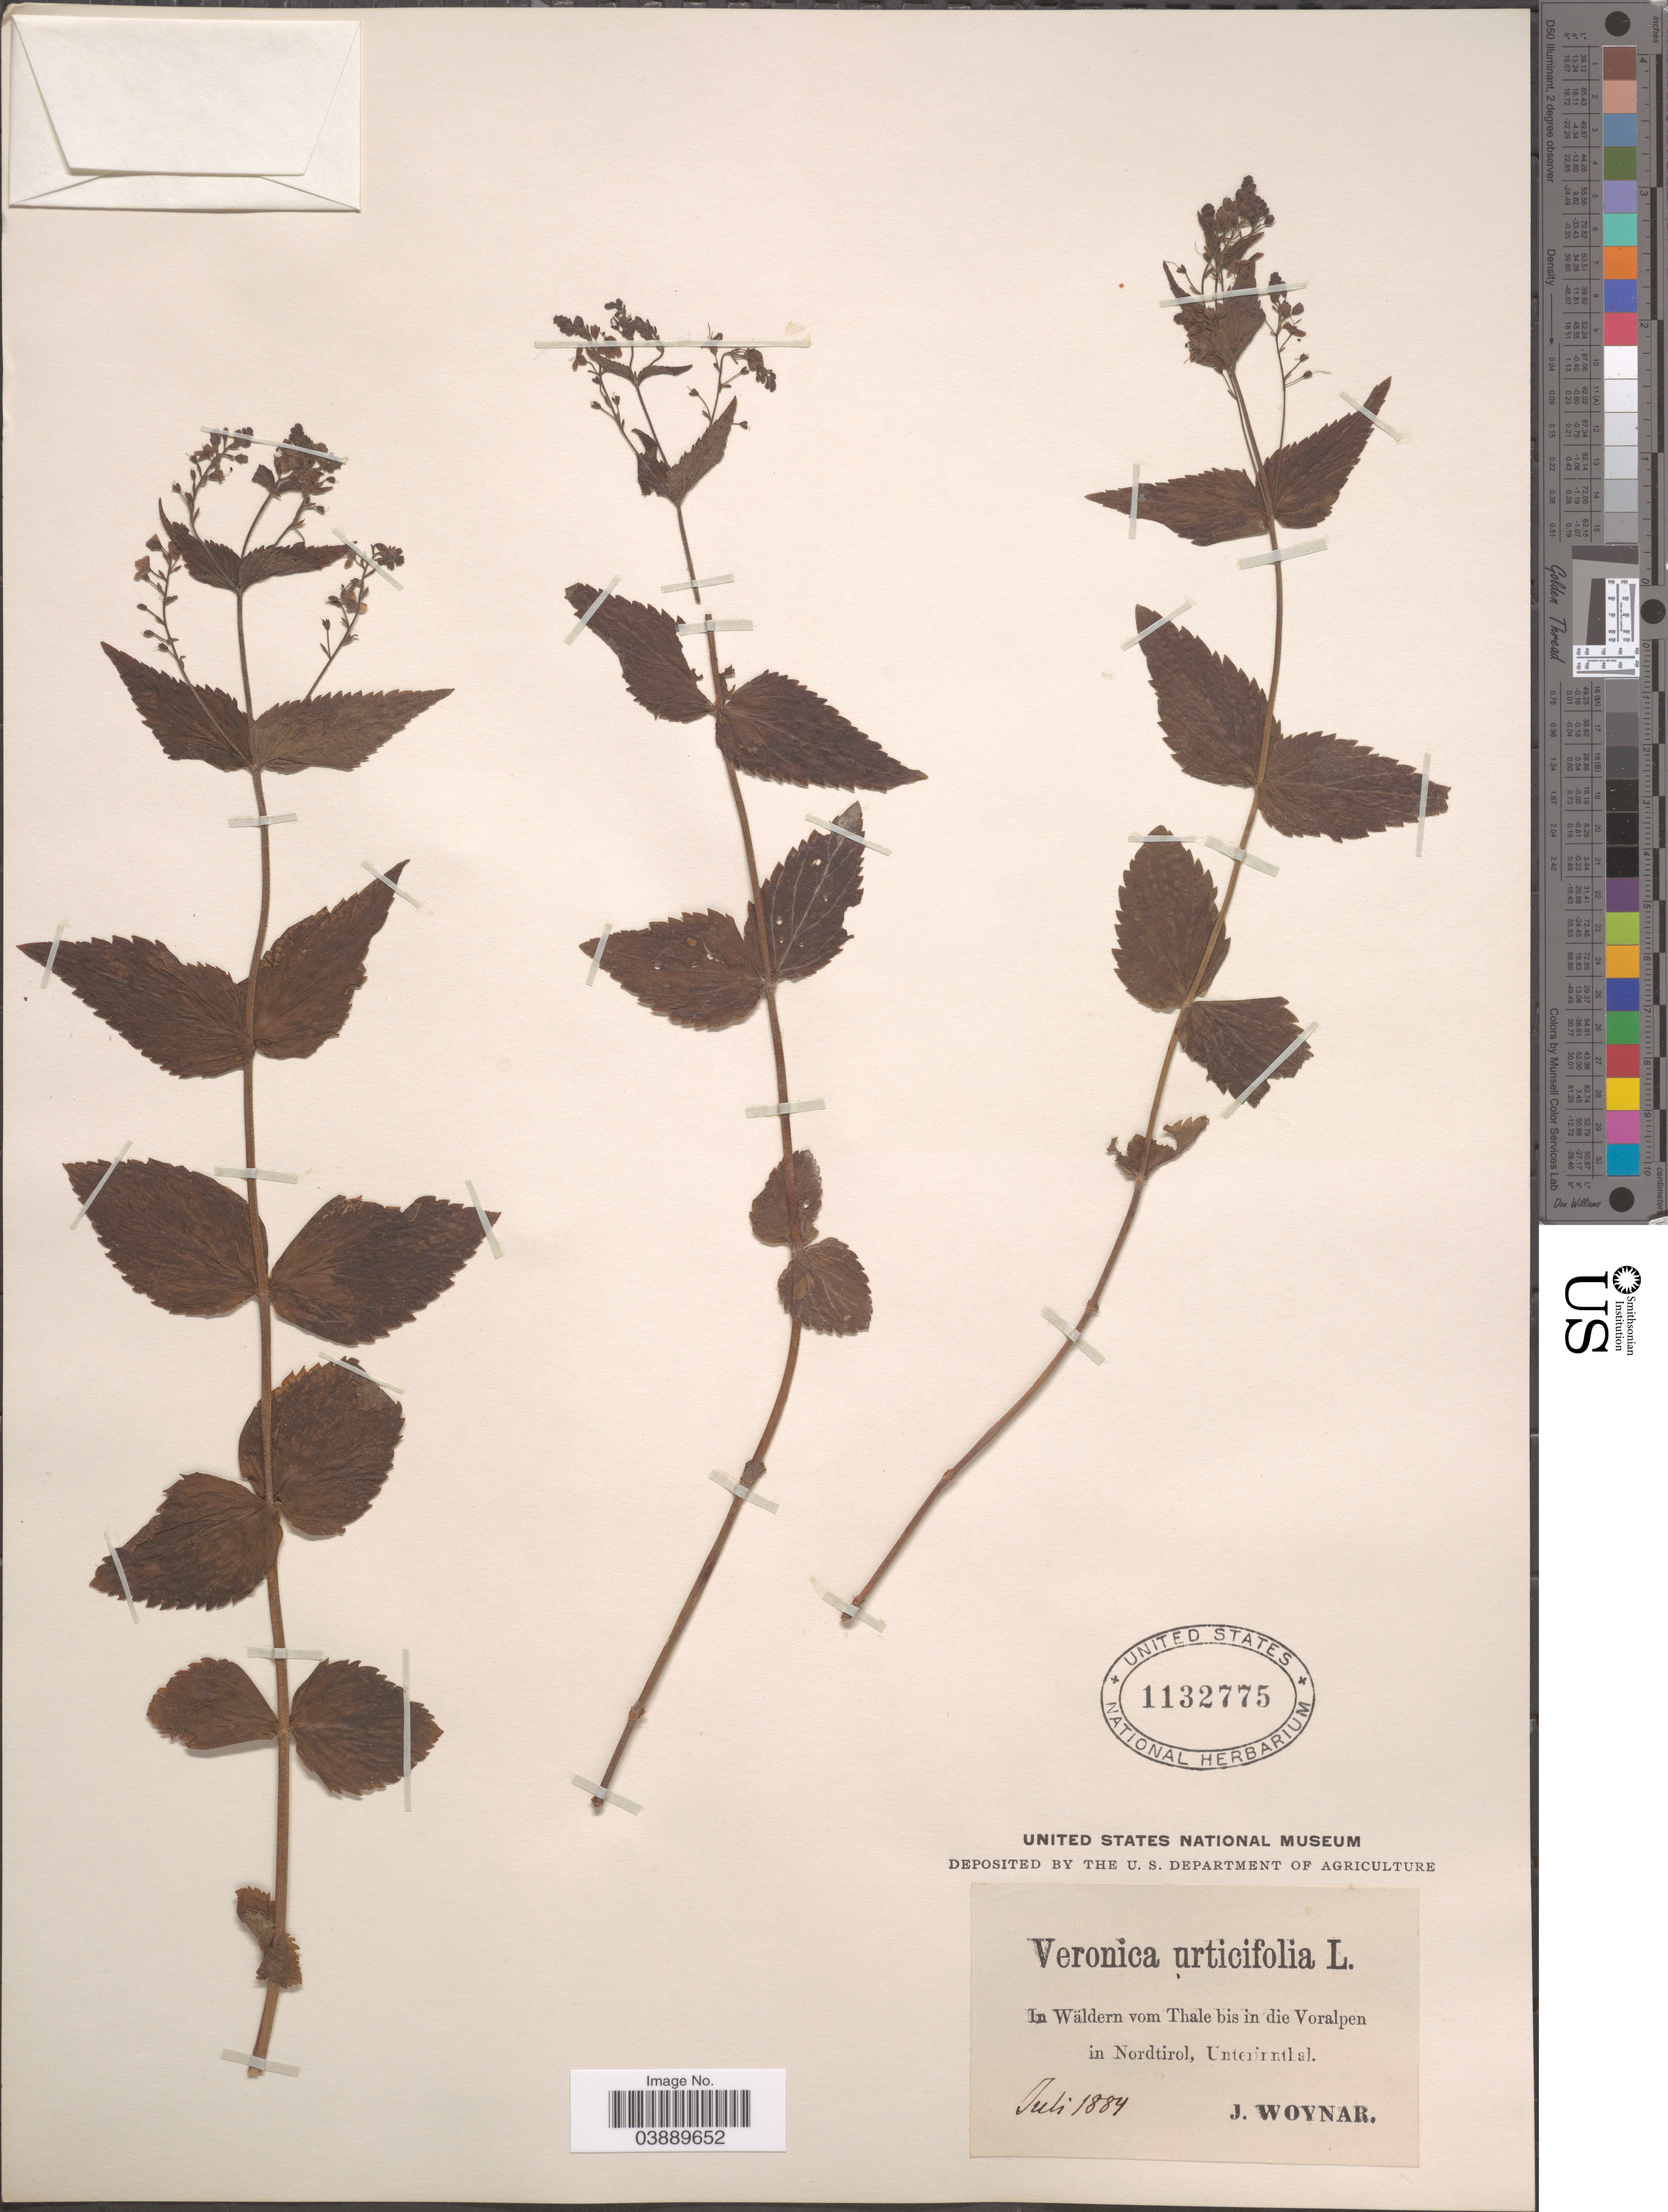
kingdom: Plantae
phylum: Tracheophyta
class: Magnoliopsida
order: Lamiales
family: Plantaginaceae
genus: Veronica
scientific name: Veronica urticifolia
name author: Jacq.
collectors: J. Woynar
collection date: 1884-07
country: Austria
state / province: Tirol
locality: In Wäldern vom Thale bis in die Voralpen in Nordtirol, Unterinnthal.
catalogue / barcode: US 1132775